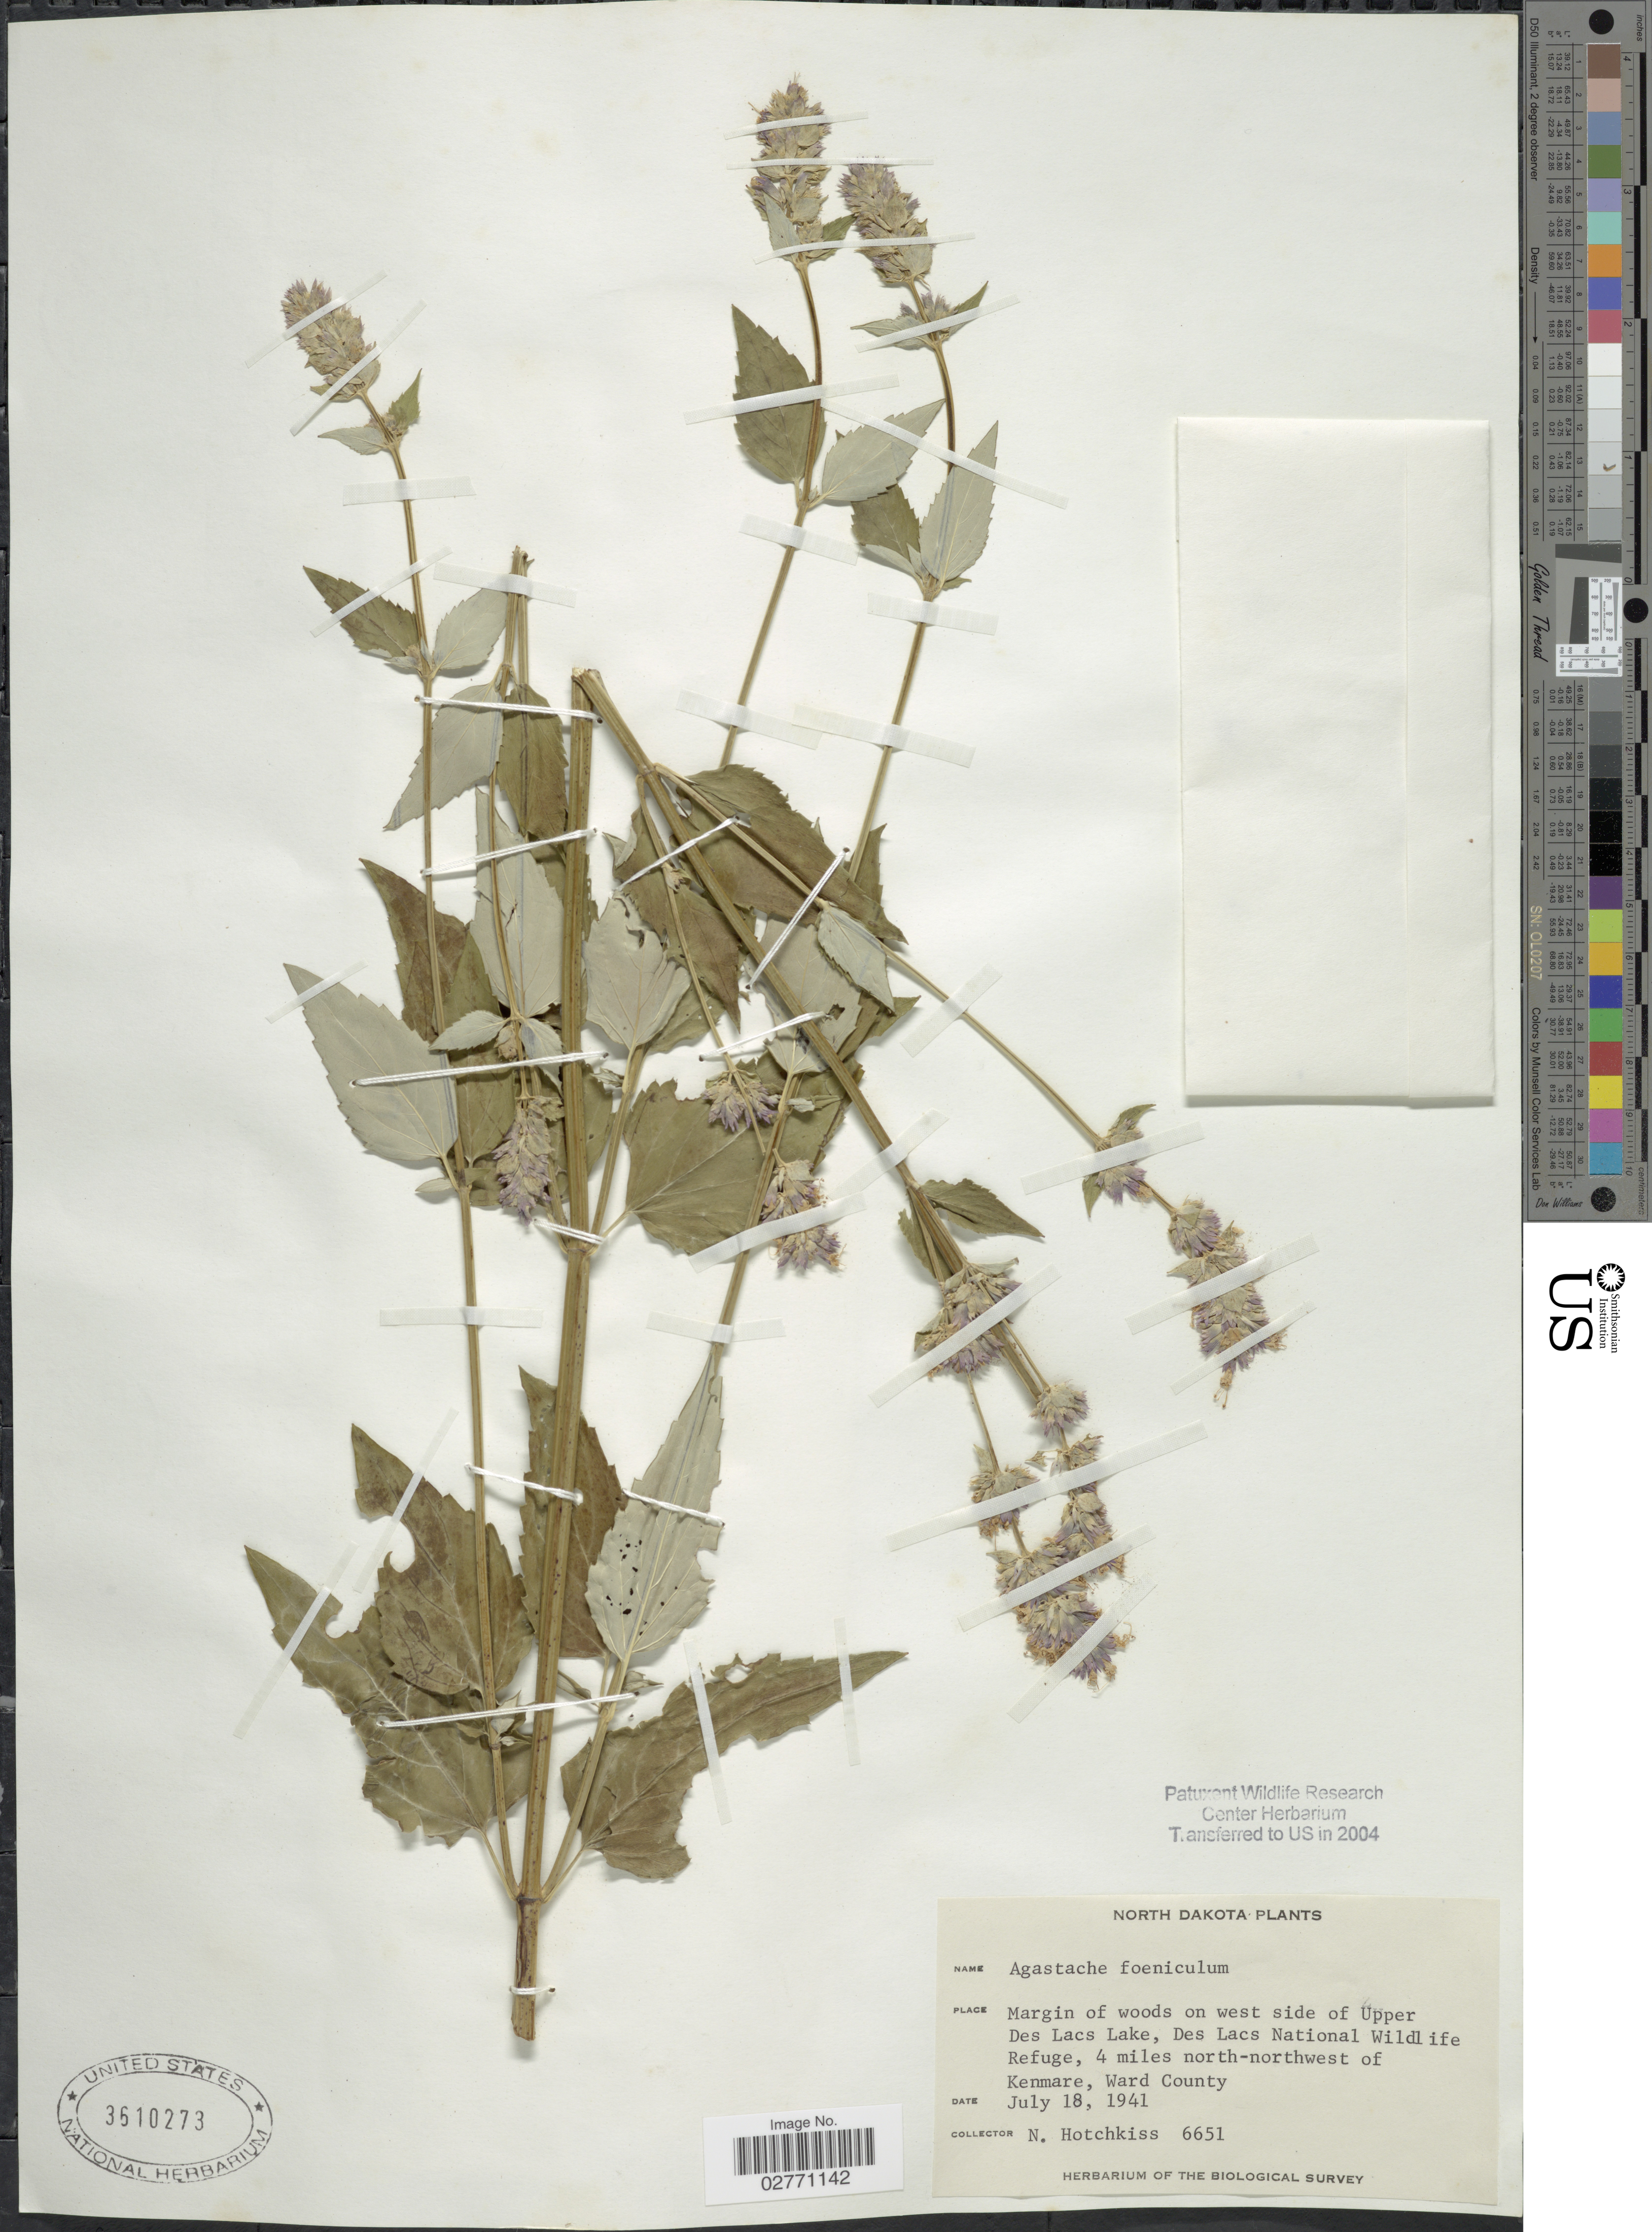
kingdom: Plantae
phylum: Tracheophyta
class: Magnoliopsida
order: Lamiales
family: Lamiaceae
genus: Agastache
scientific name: Agastache foeniculum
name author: (Pursh) Kuntze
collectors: N. Hotchkiss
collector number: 6651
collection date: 1941-07-18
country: United States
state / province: North Dakota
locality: Margin of woods on west side of Upper Des Lacs Lake, Des Lacs National Wildlife Refuge, 4 miles north-northwest of Kenmare, Ward County.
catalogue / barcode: US 3610273